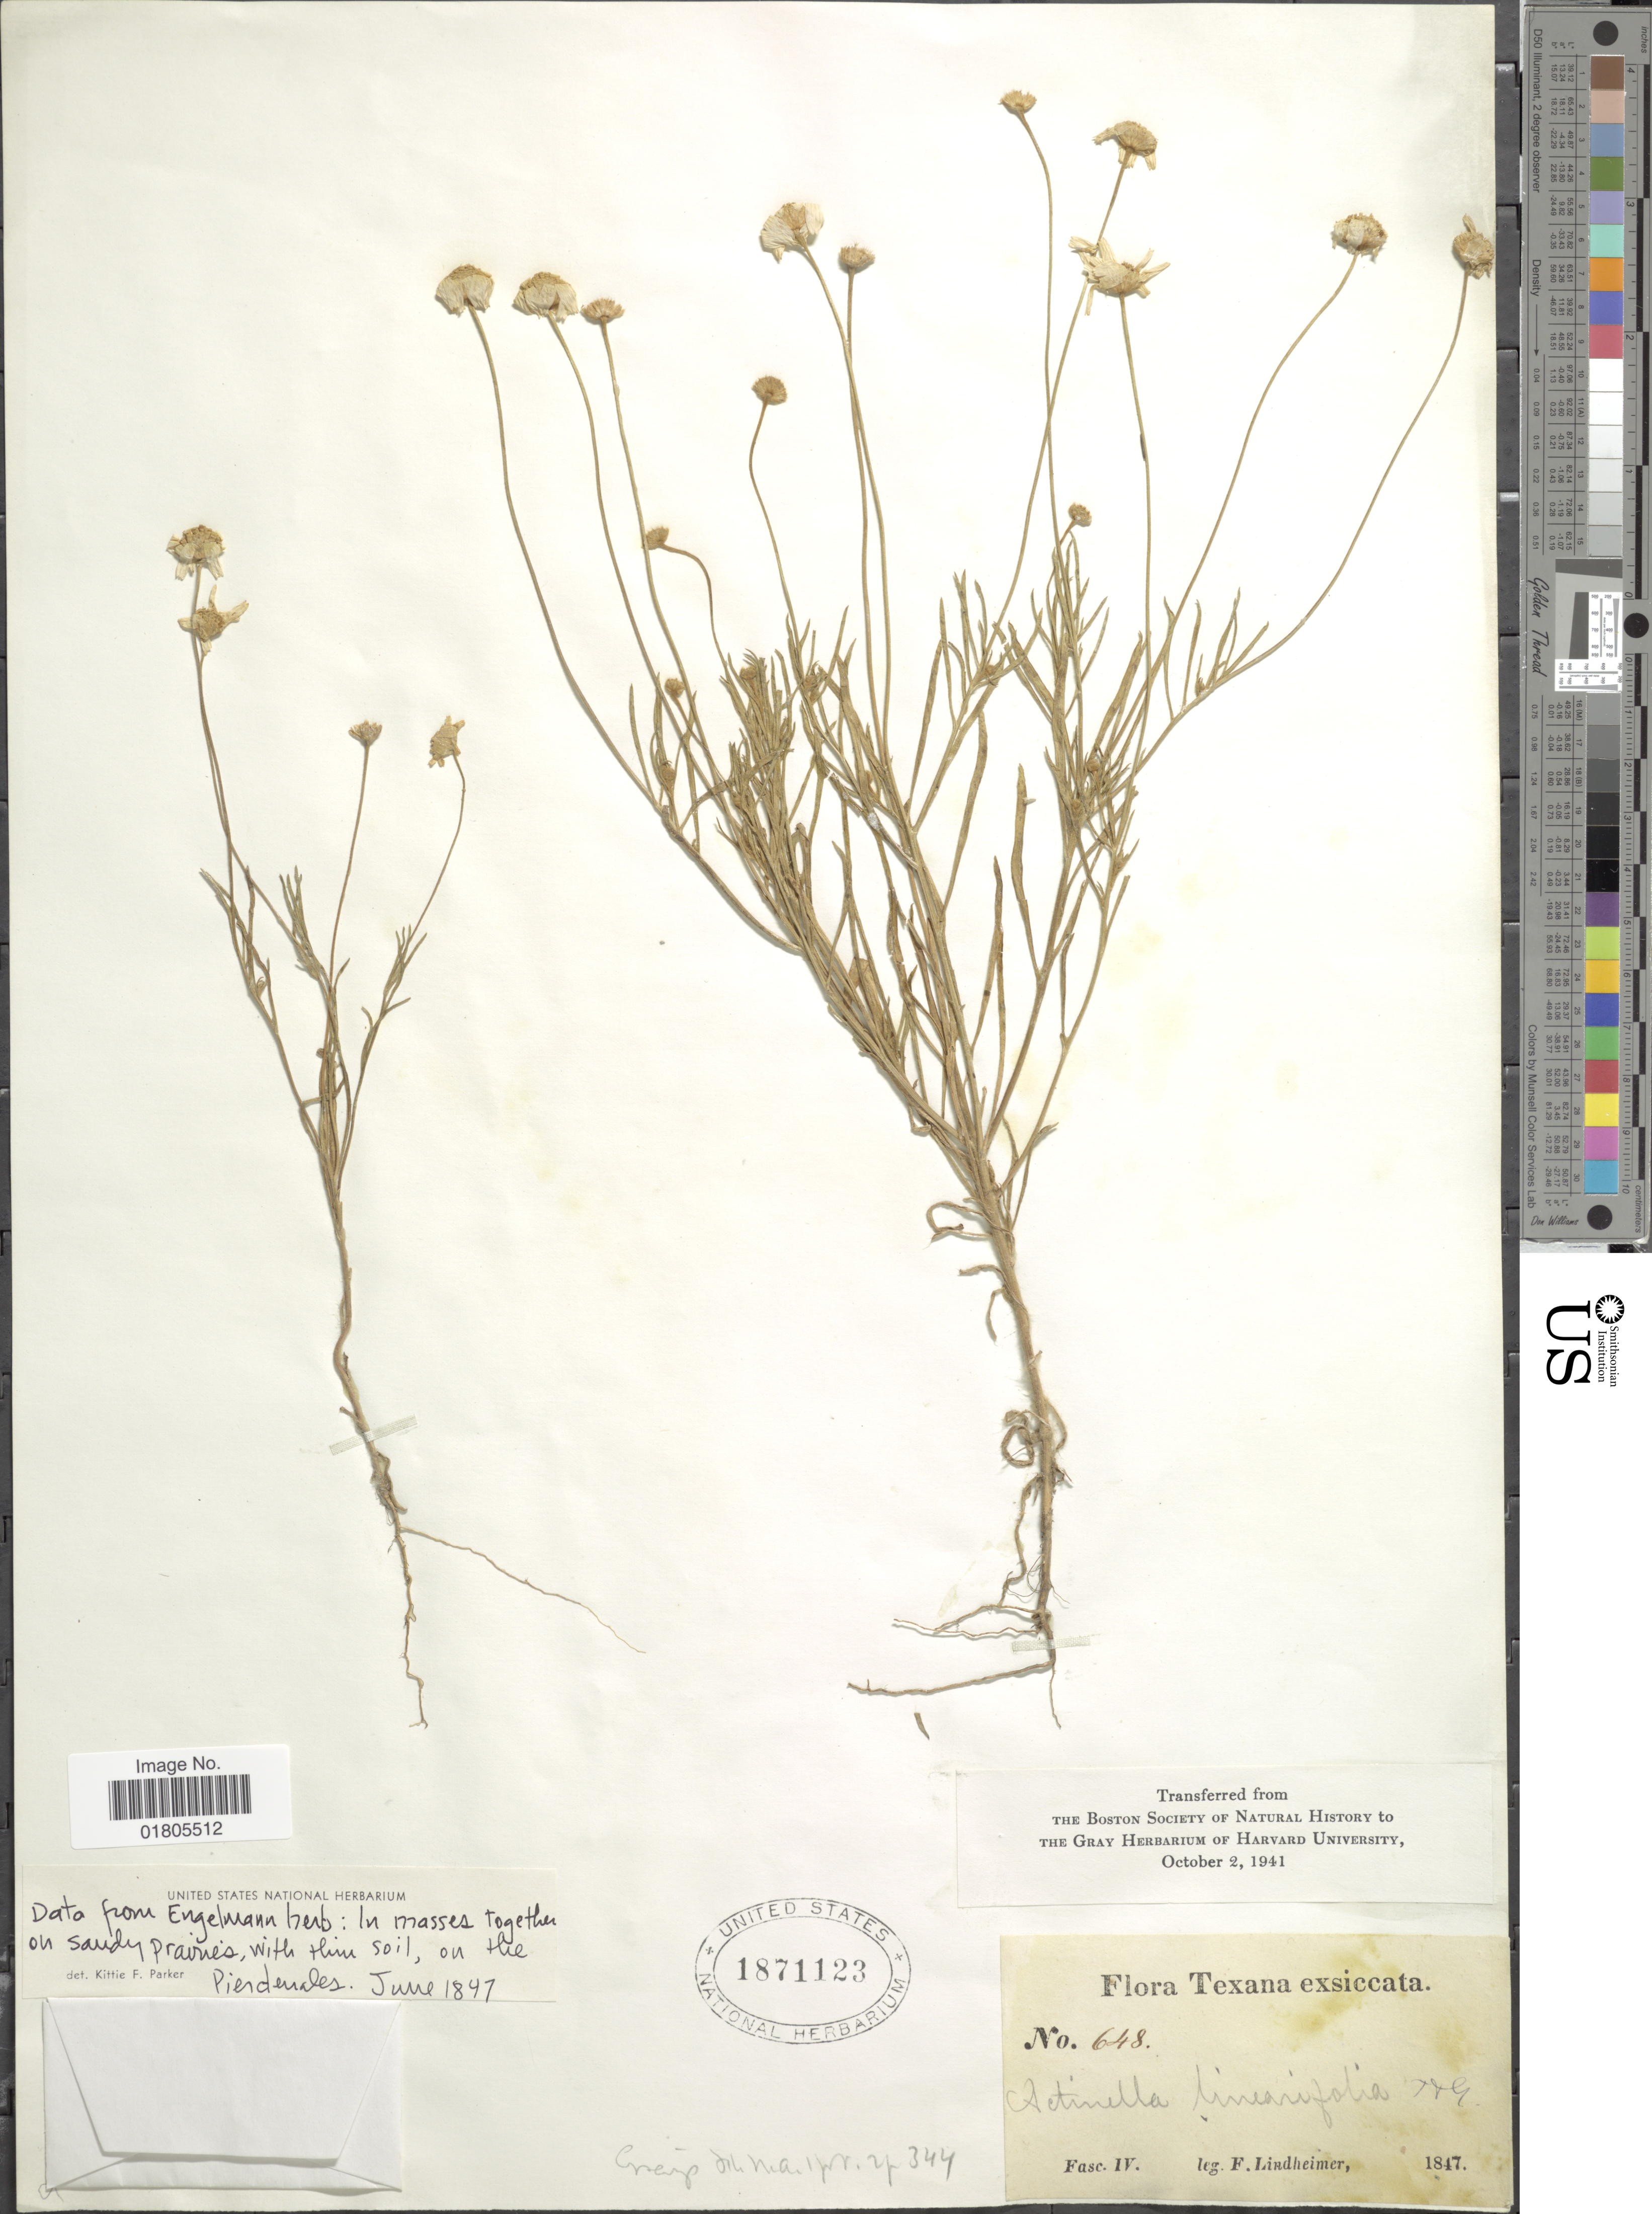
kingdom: Plantae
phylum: Tracheophyta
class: Magnoliopsida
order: Asterales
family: Asteraceae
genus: Actinea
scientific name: Actinea linearifolia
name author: (Hook.) Kuntze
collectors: F. Lindheimer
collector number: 648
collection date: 1847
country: United States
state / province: Texas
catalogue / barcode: US 1871123